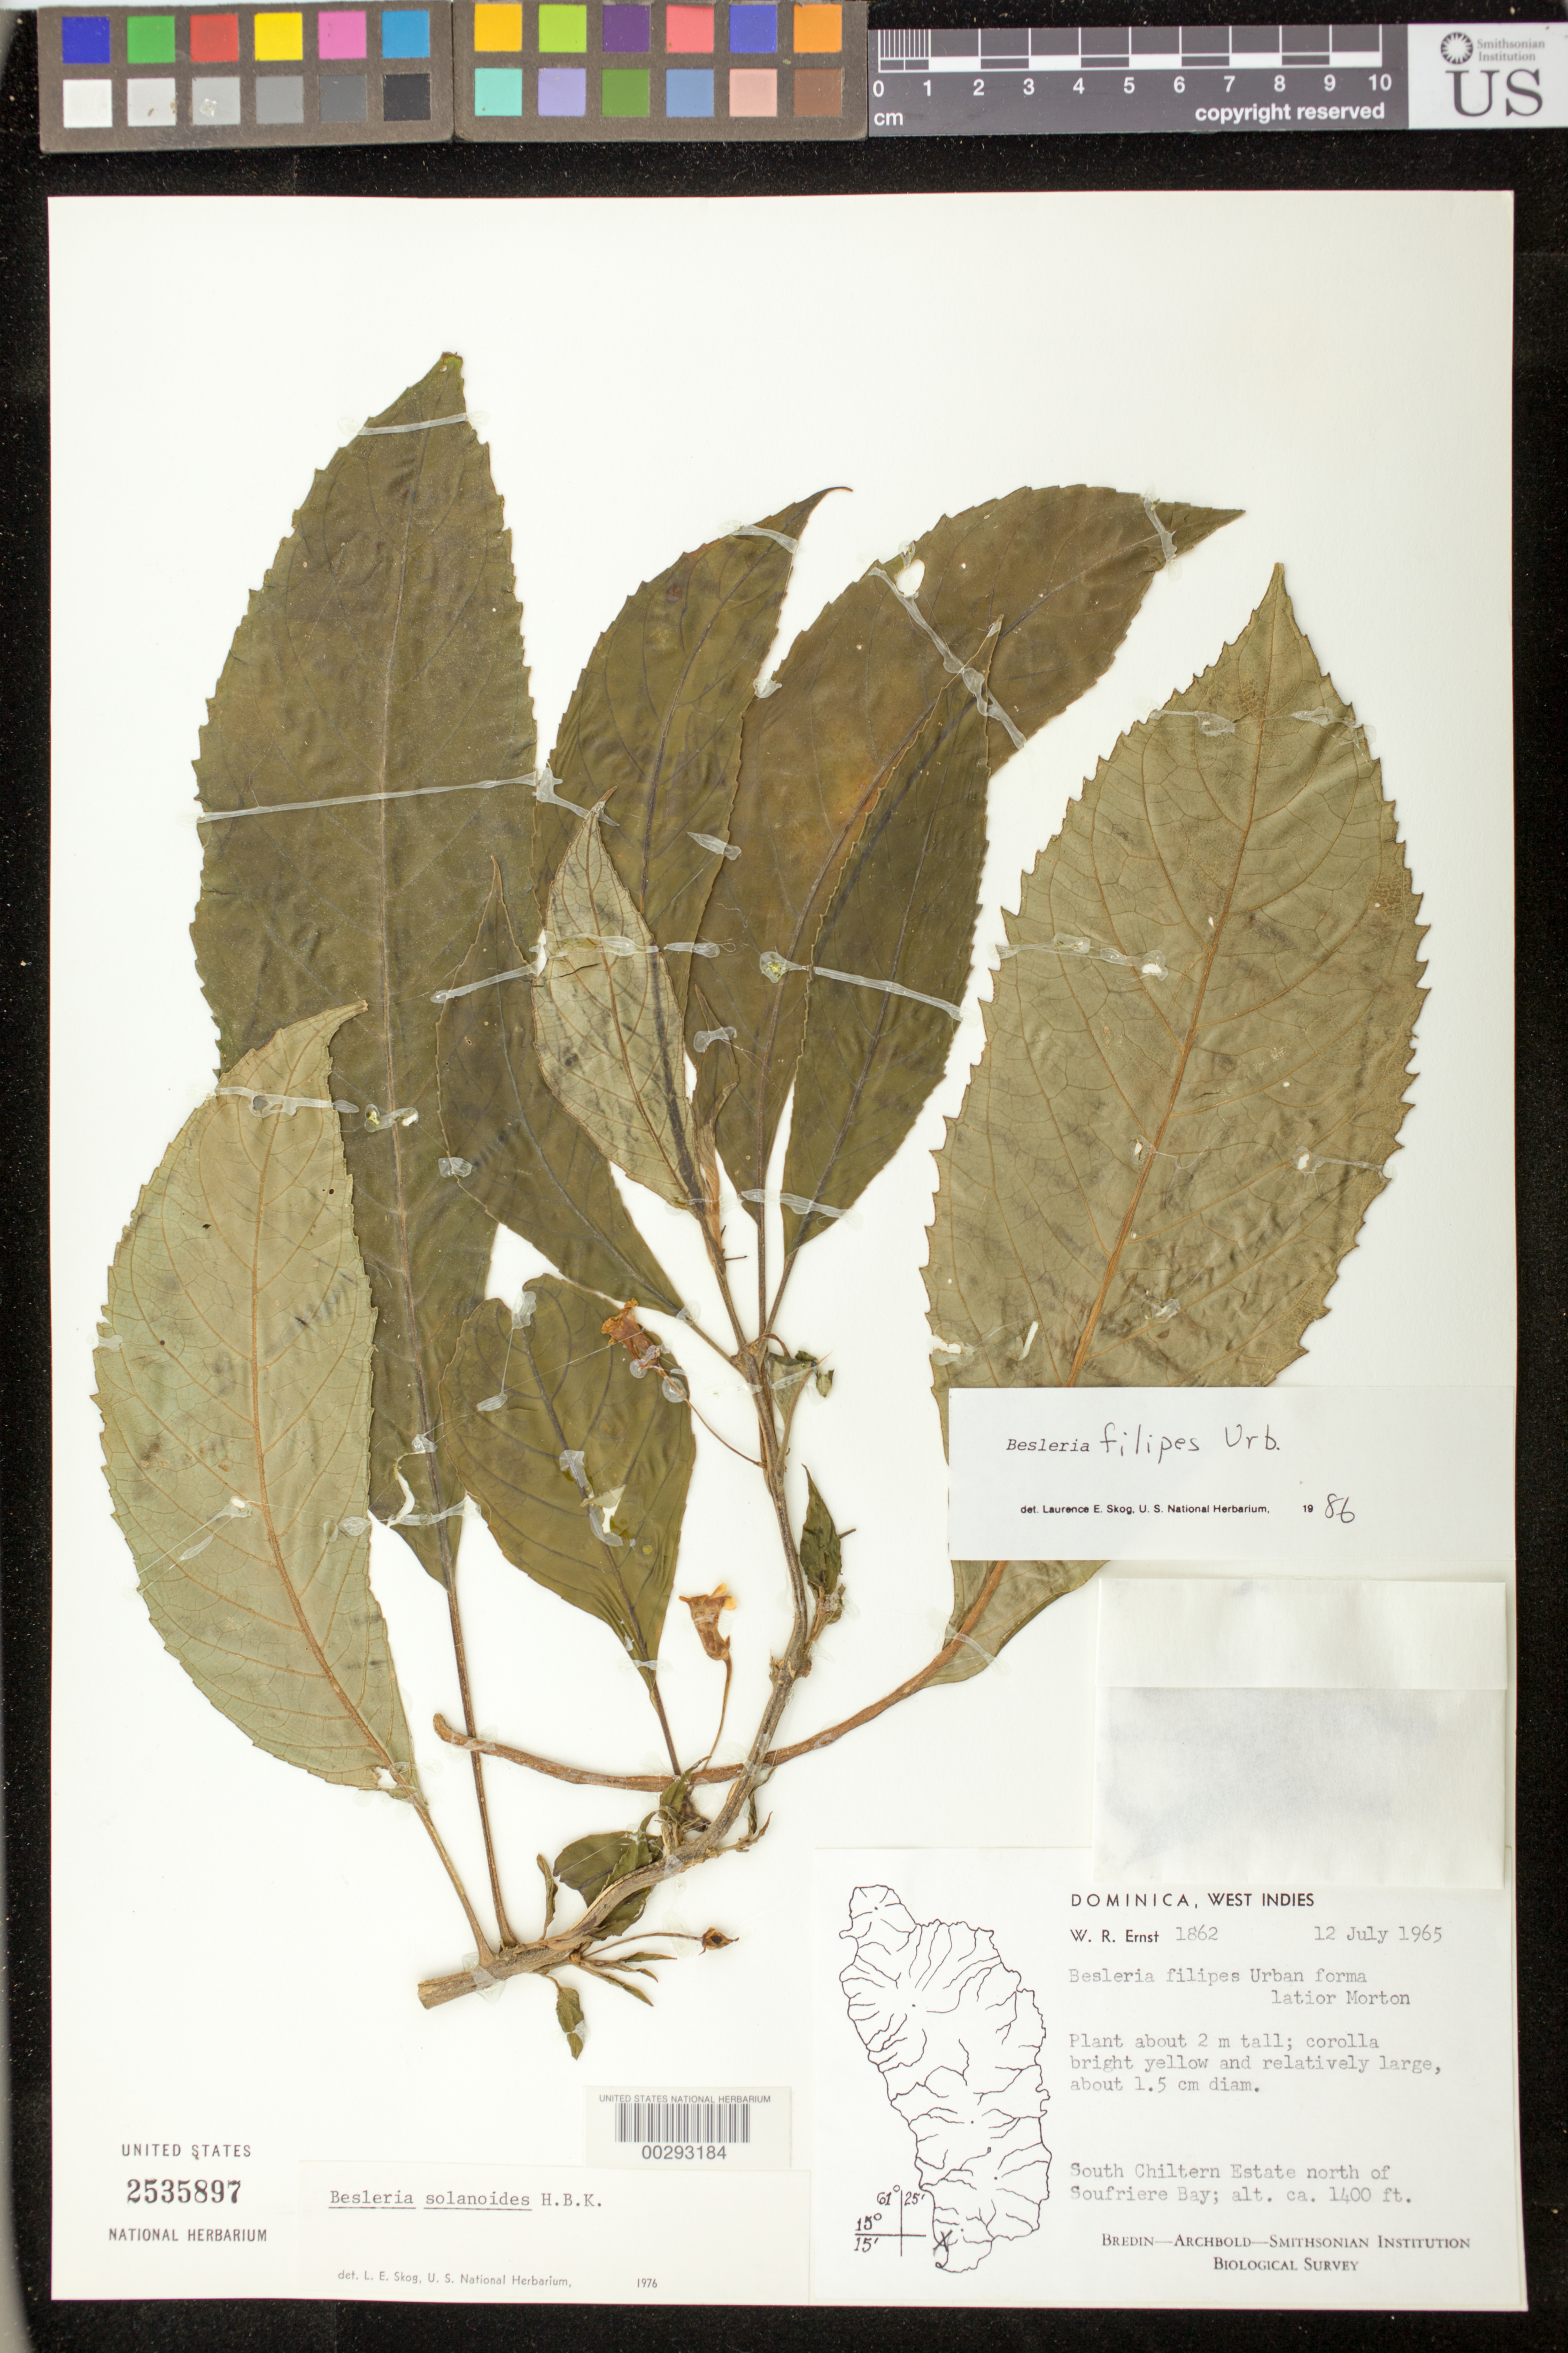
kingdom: Plantae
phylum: Tracheophyta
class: Magnoliopsida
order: Lamiales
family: Gesneriaceae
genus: Besleria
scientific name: Besleria filipes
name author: Urb.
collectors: W. R. Ernst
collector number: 1862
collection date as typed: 12 Jul 1965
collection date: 1965-07-12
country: Dominica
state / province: St. Luke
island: Dominica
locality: S Chiltern estate, N of Soufriere Bay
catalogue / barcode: US 2535897